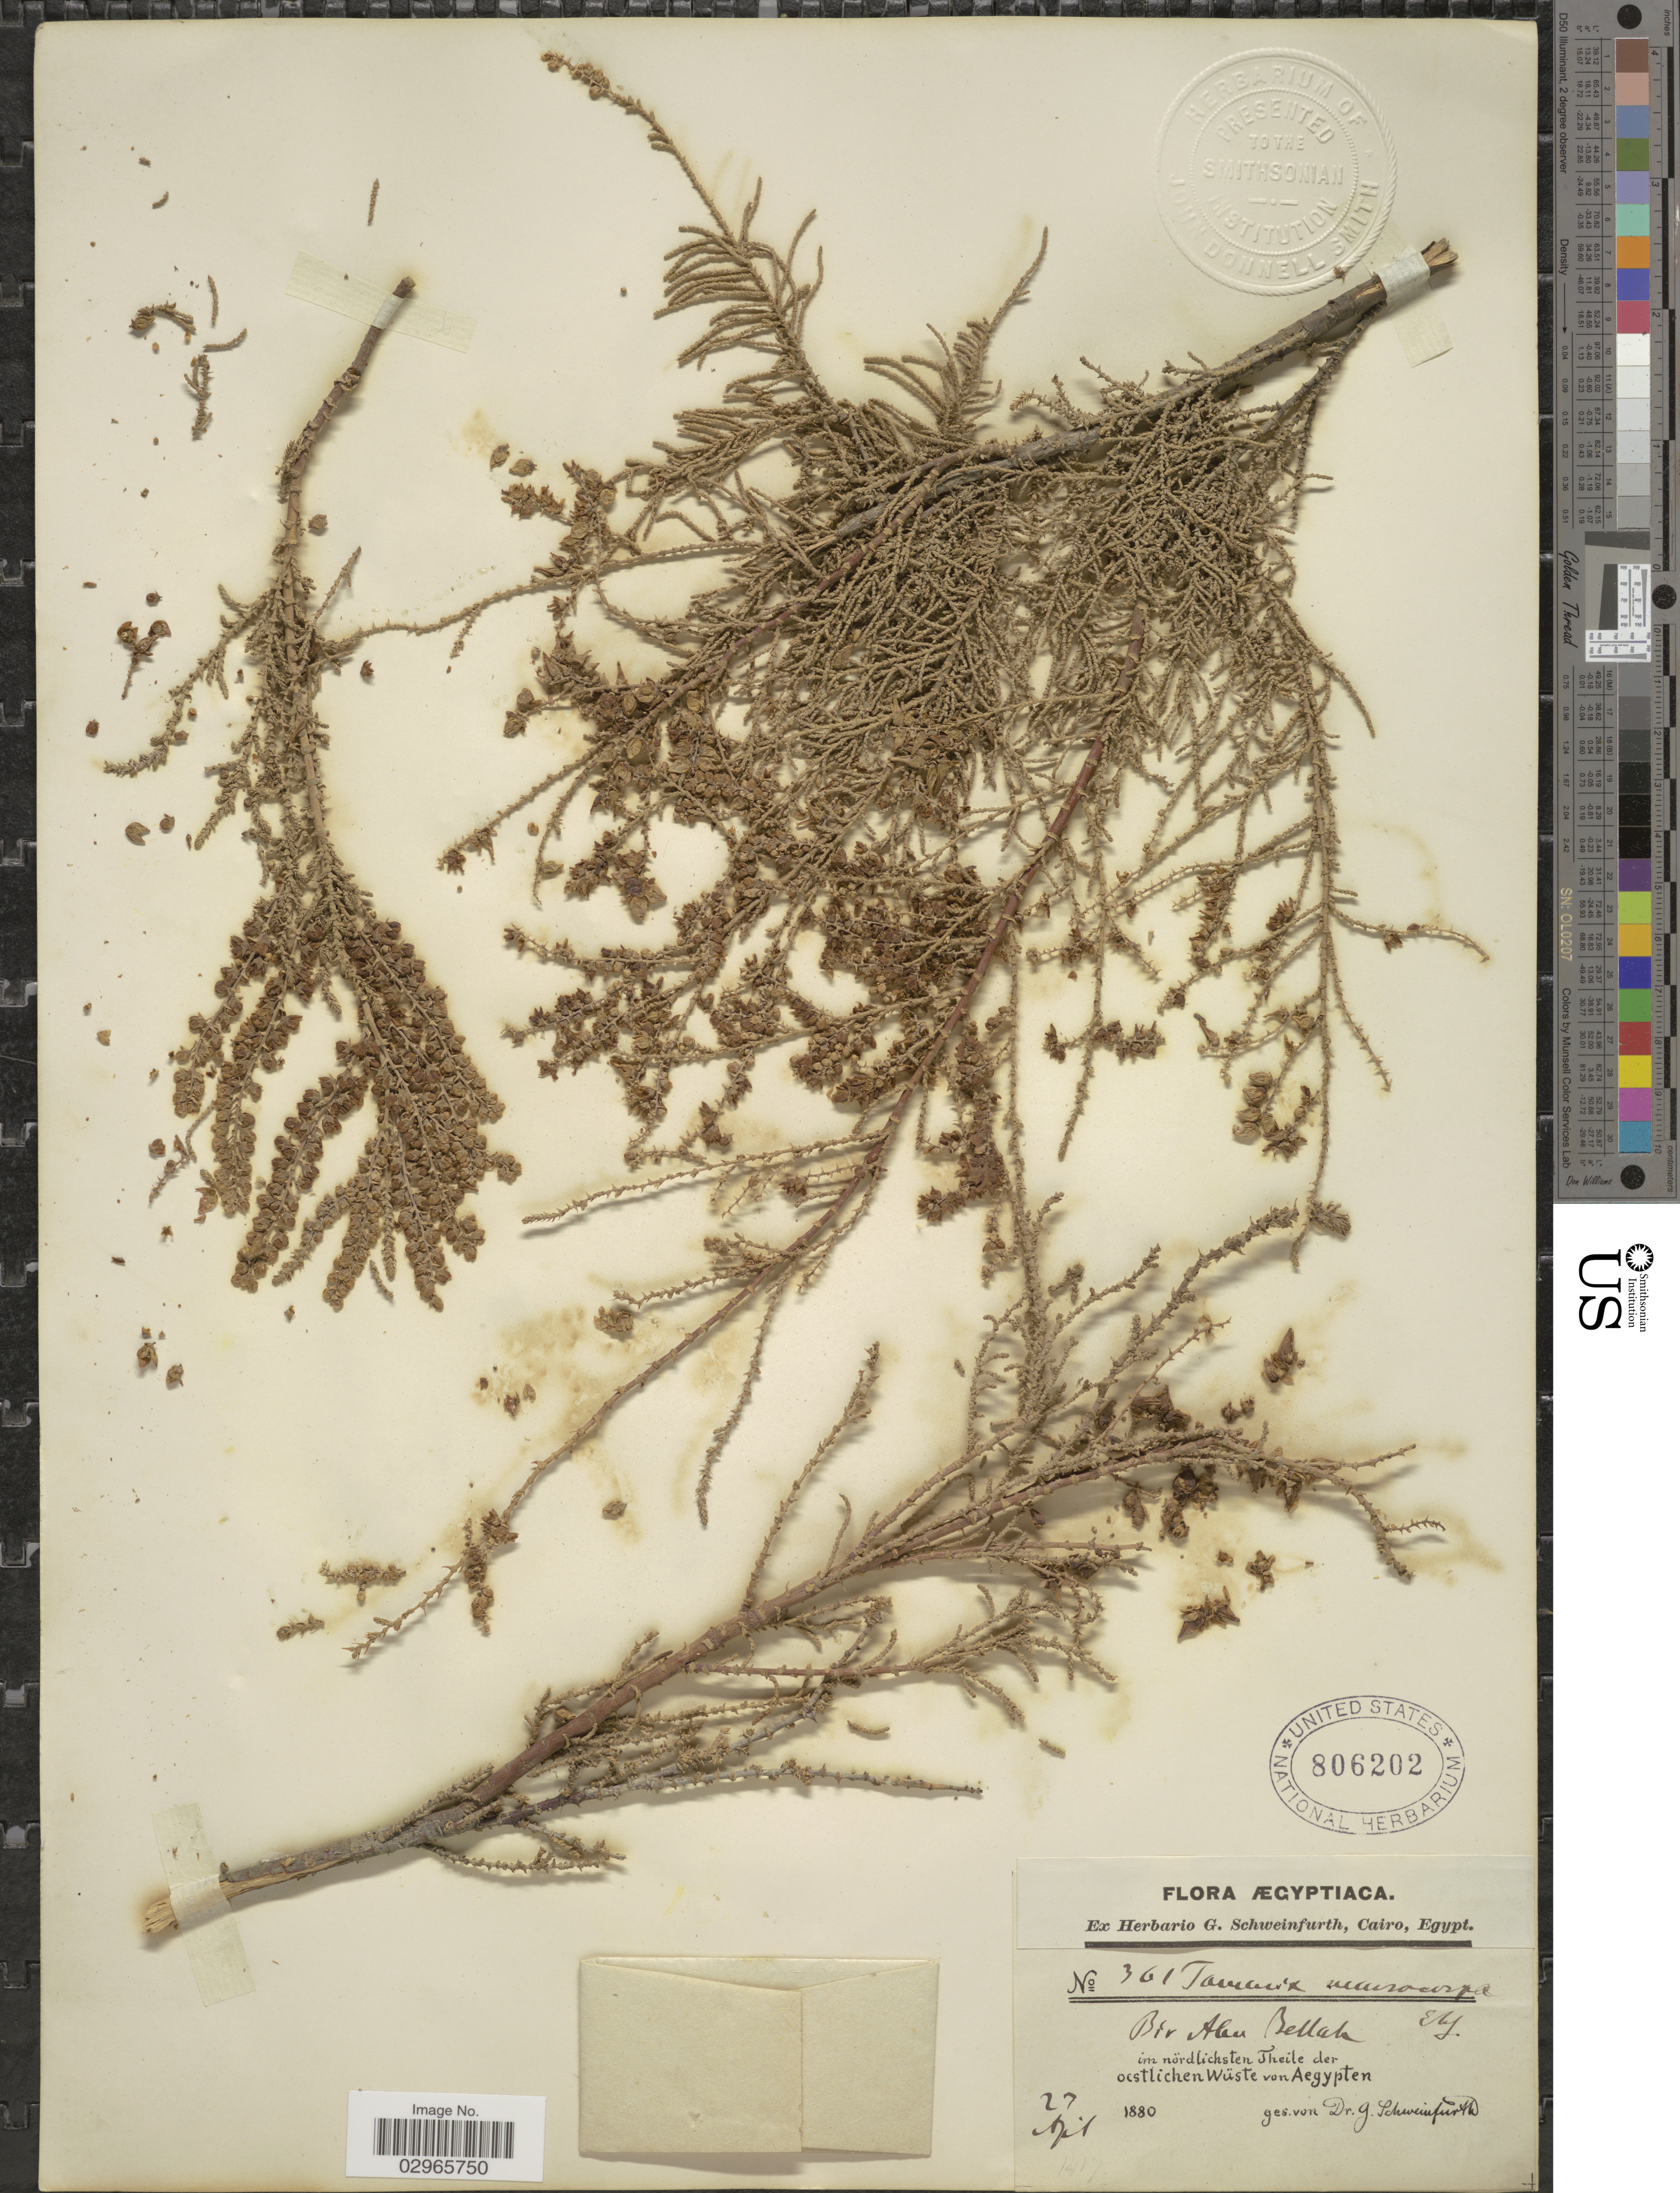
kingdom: Plantae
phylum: Tracheophyta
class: Magnoliopsida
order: Caryophyllales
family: Tamaricaceae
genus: Tamarix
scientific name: Tamarix macrocarpa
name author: (Ehrenb.) Bunge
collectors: G. A. Schweinfurth (herbarium)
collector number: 361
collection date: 1880-04-27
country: Egypt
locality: Im nördlichsten Theile der oestlichen Wüste von Aegypten.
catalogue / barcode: US 806202